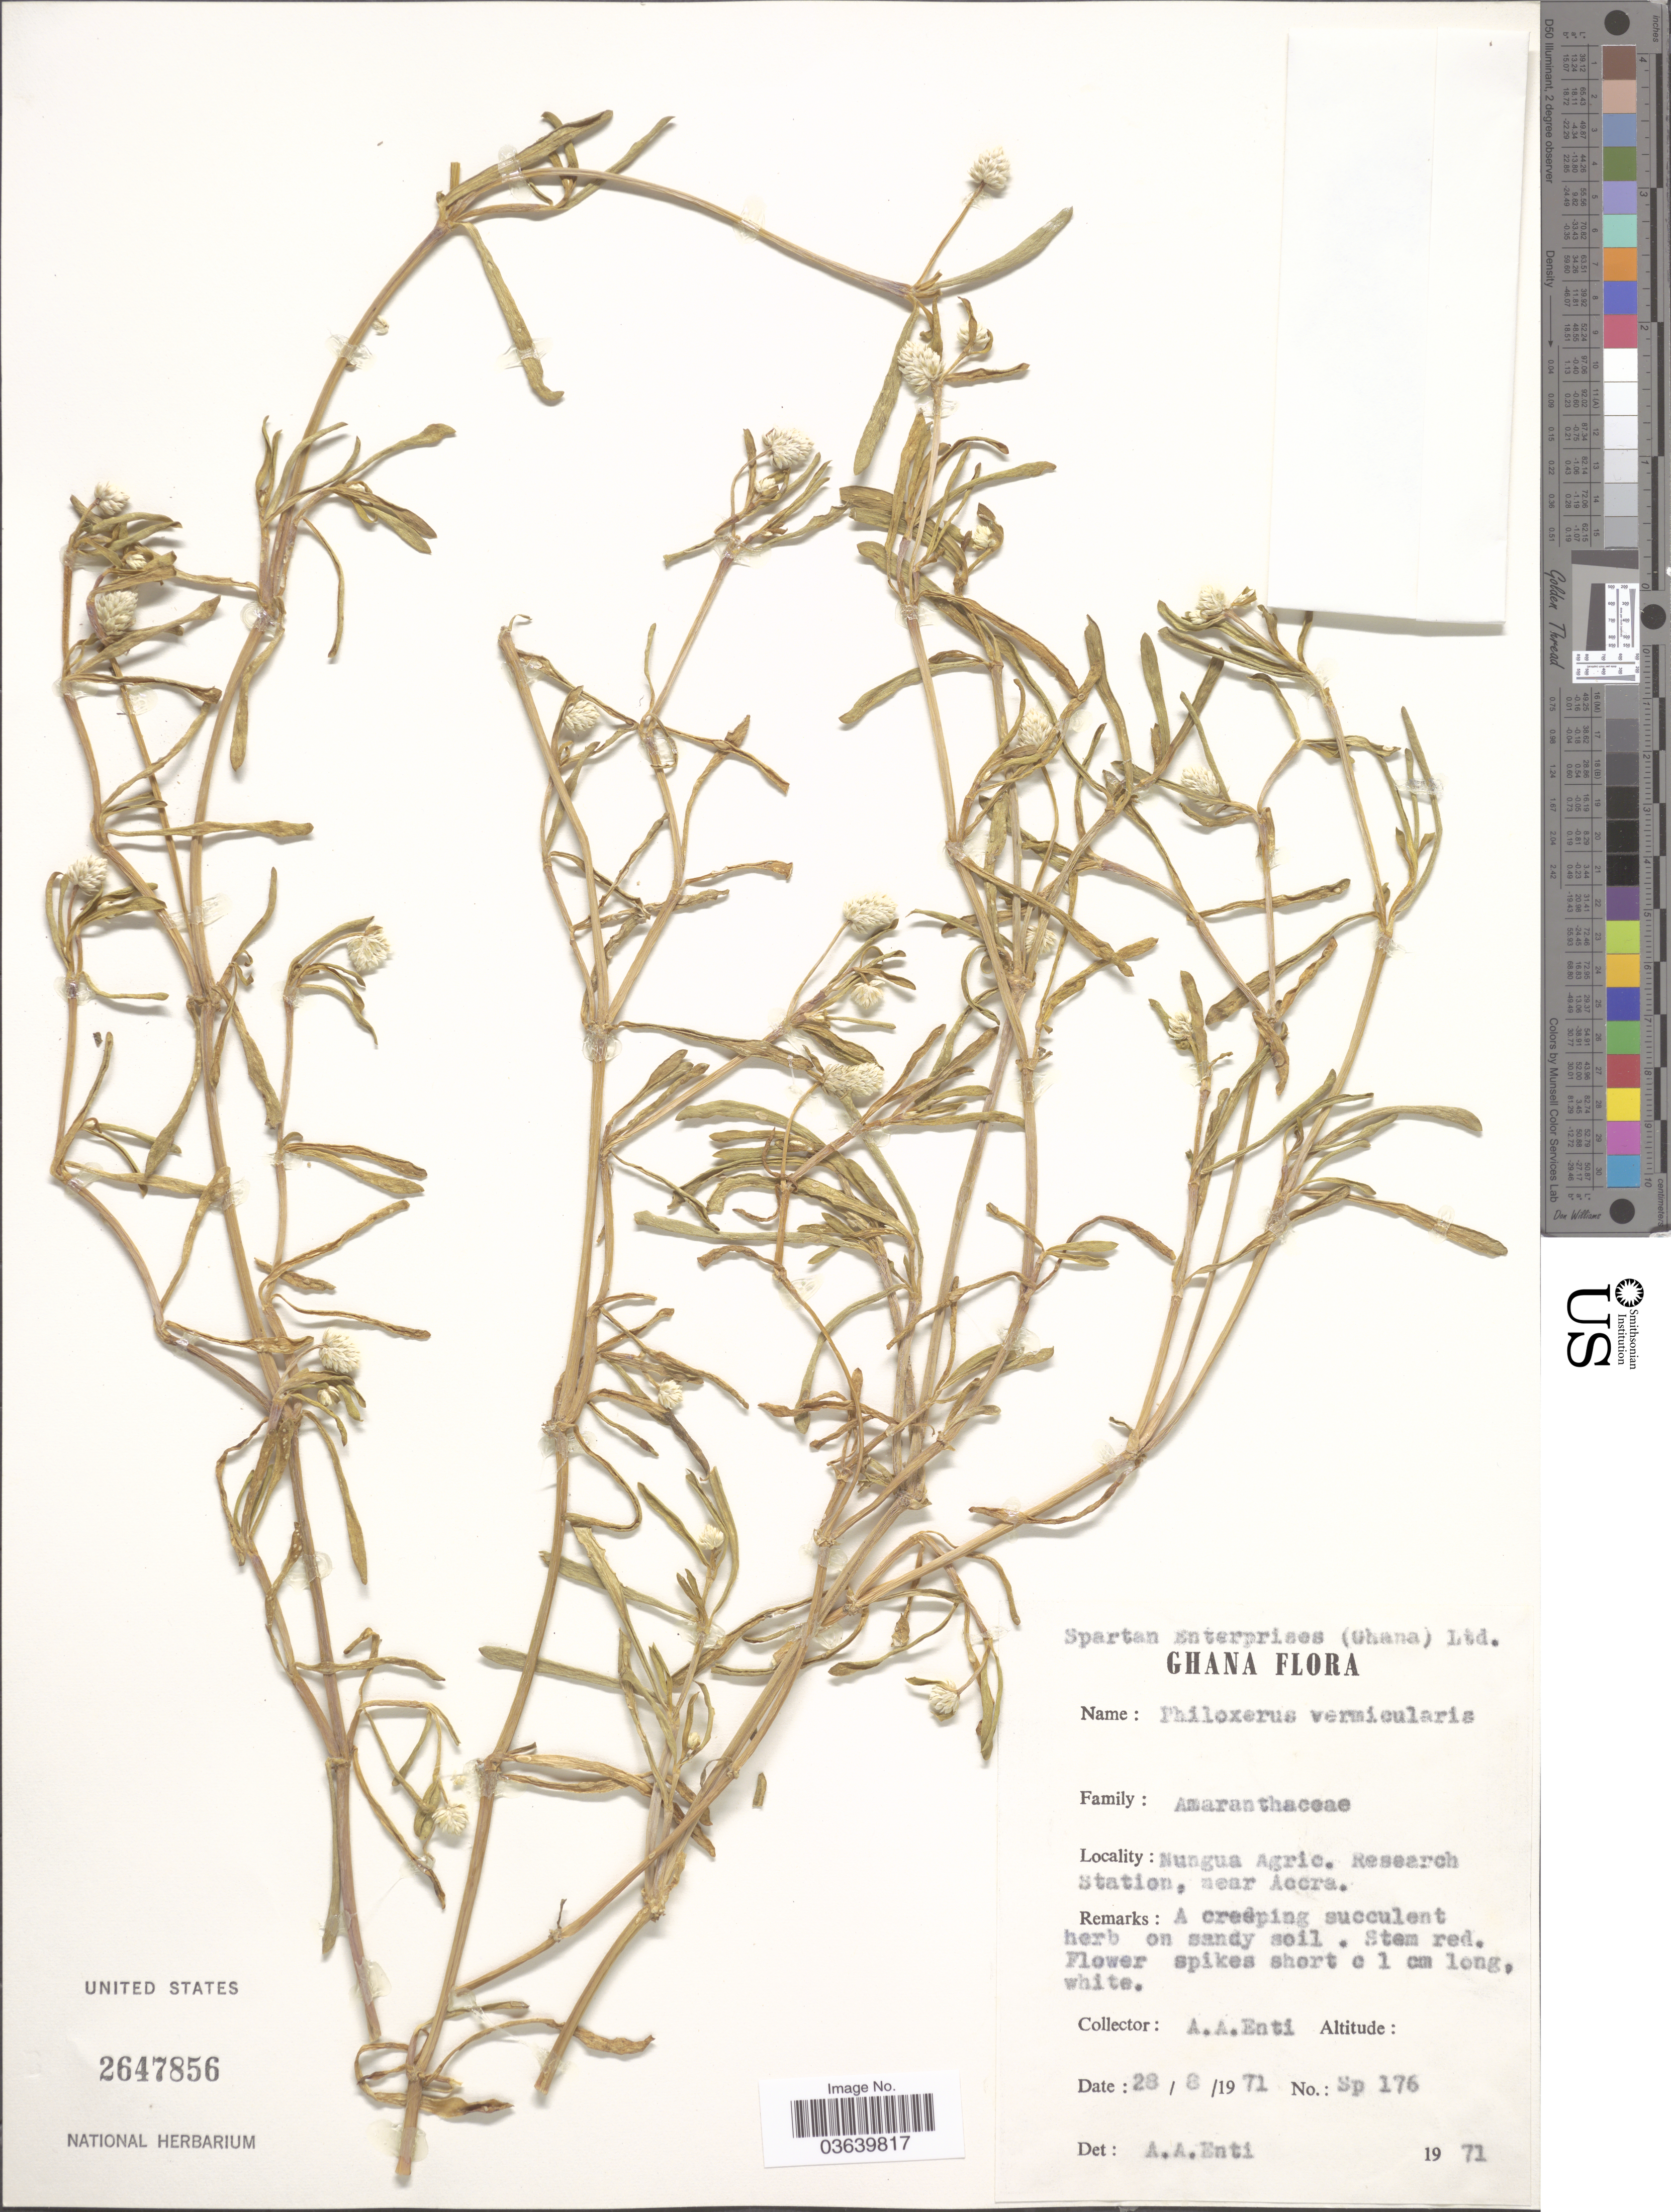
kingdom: Plantae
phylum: Tracheophyta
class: Magnoliopsida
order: Caryophyllales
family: Amaranthaceae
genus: Gomphrena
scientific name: Gomphrena vermicularis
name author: L.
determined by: Strong, Mark T., (BOT), Smithsonian Institution - National Museum of Natural History (UNITED STATES)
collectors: A. Enti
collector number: Sp 176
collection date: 1971-08-28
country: Ghana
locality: Nungua Agric. Research Station, near Accra.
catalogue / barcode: US 2647856